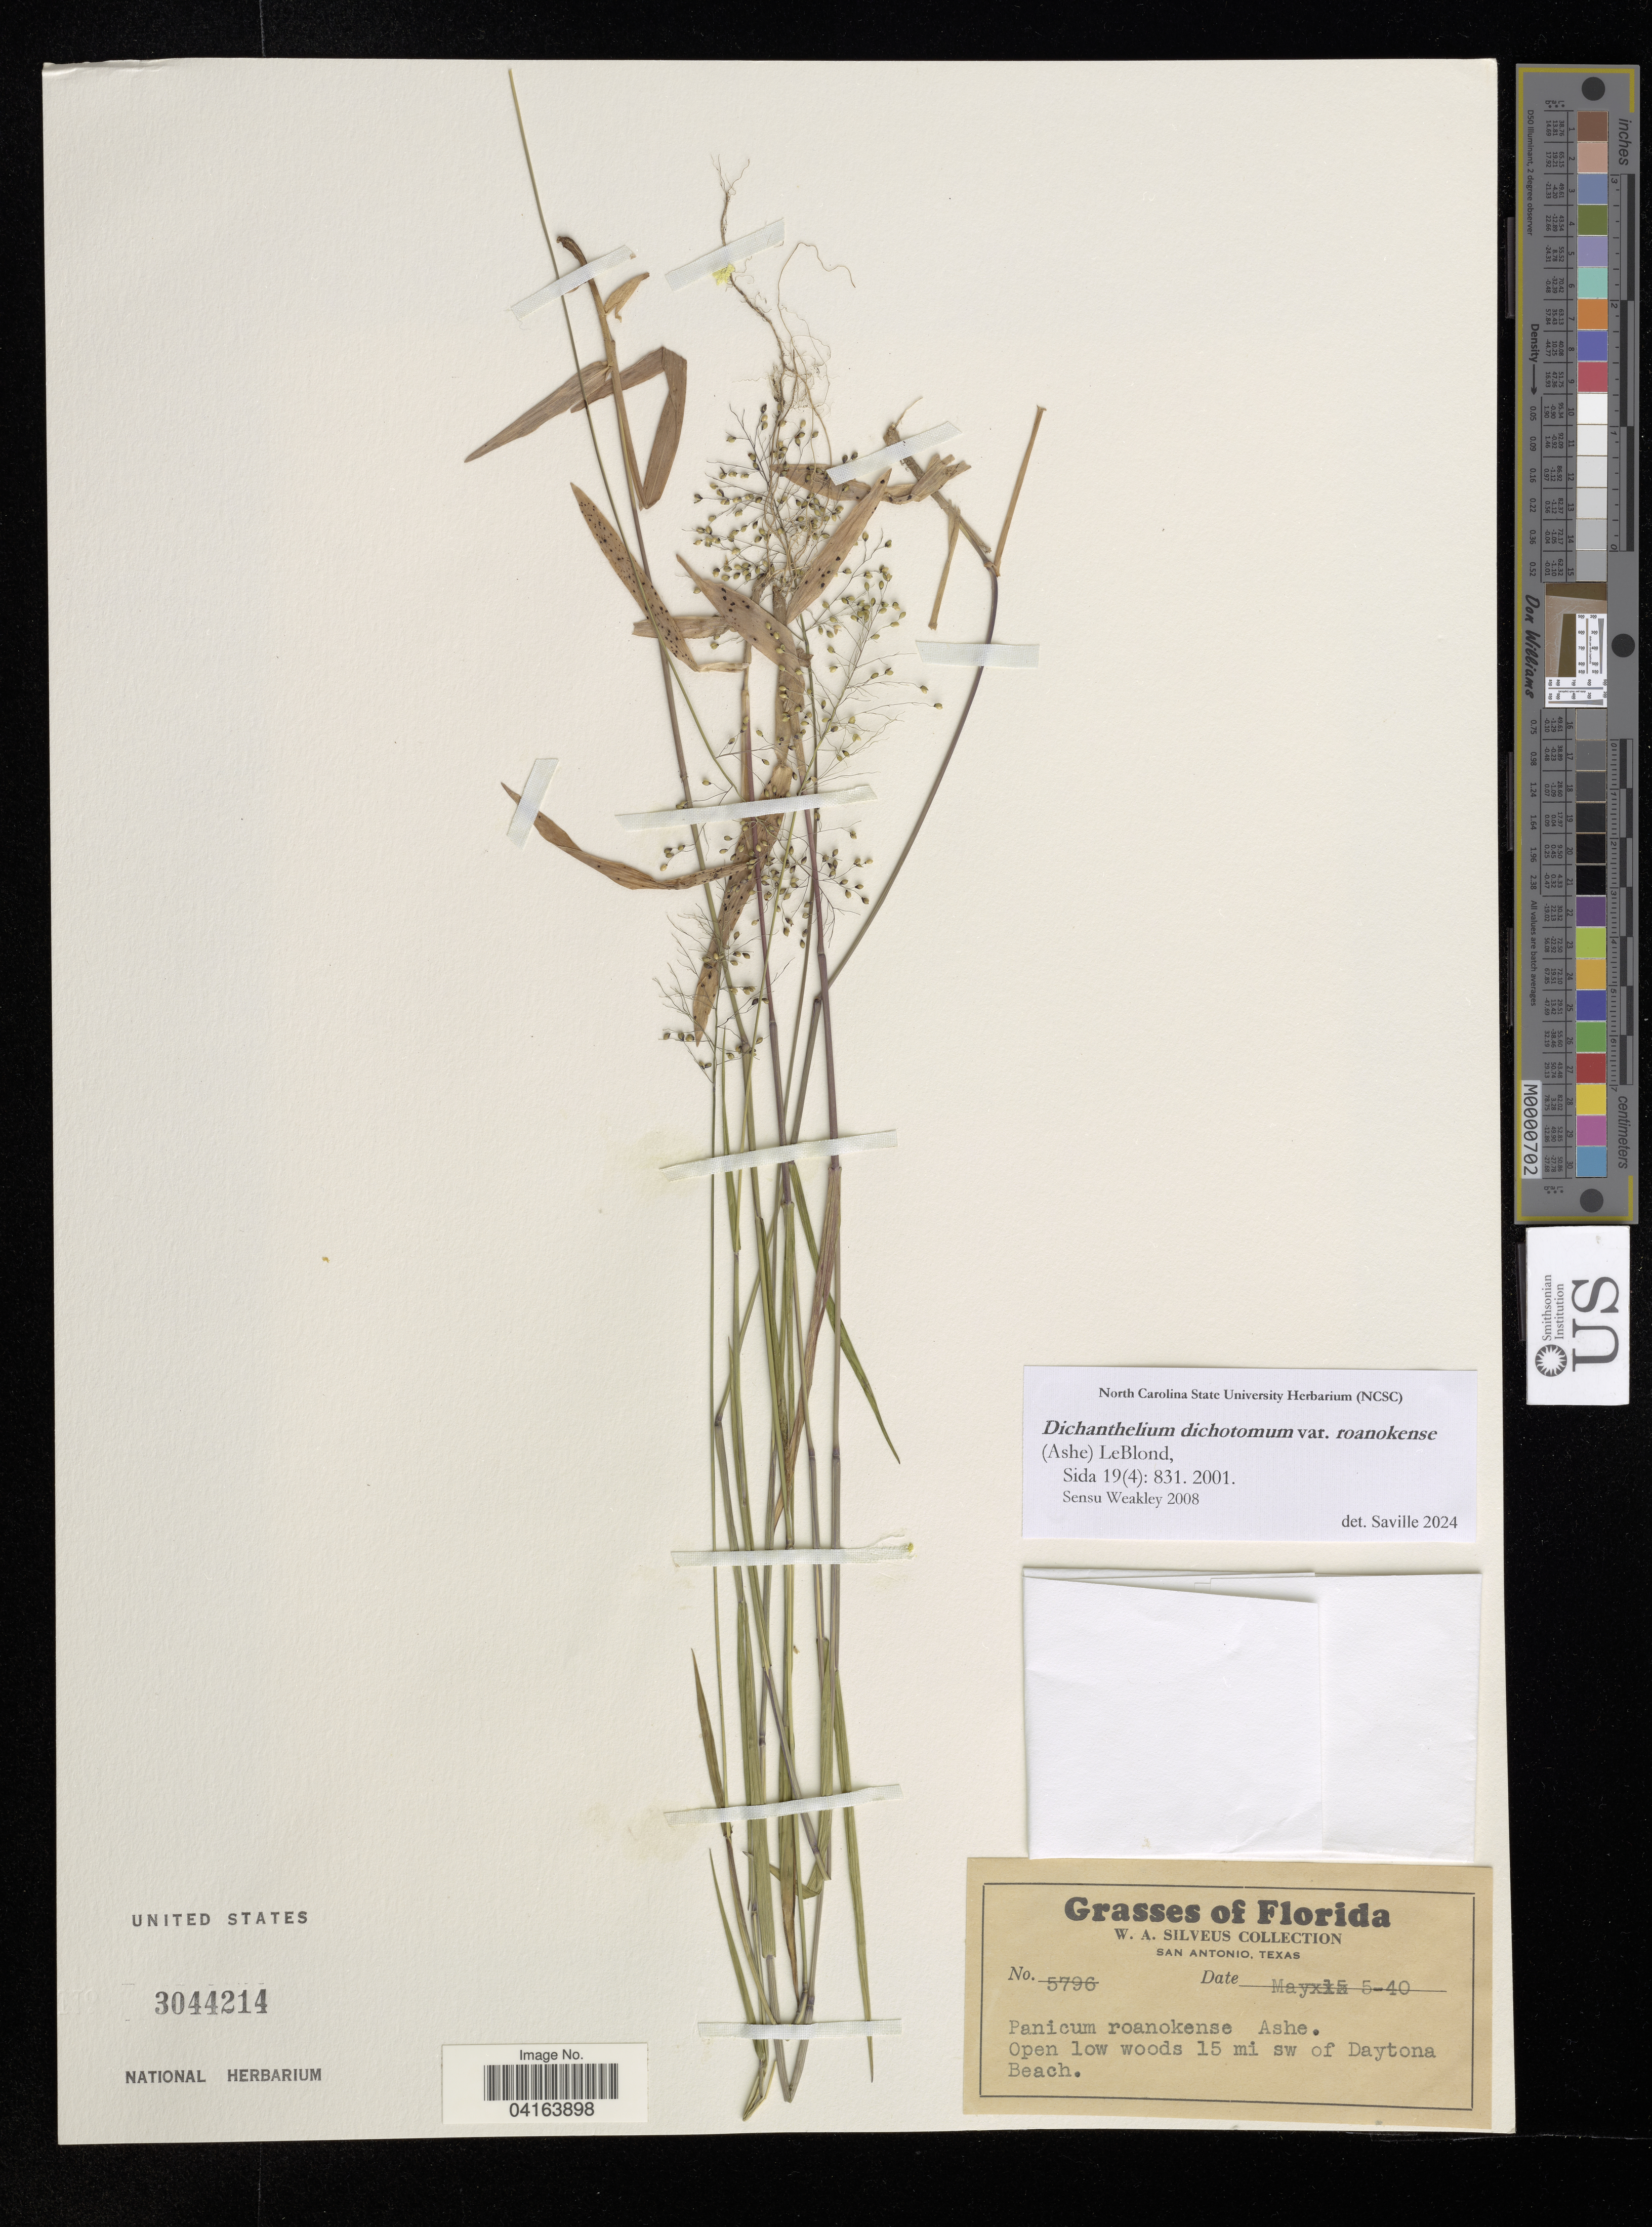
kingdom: Plantae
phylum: Tracheophyta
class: Liliopsida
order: Poales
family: Poaceae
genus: Dichanthelium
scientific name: Dichanthelium dichotomum var. roanokense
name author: (Ashe) LeBlond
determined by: Saville, A. C., (NCSC), North Carolina State University (UNITED STATES)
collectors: W. Silveus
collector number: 5796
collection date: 1940-05-05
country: United States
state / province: Florida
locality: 15 mi sw of Daytona Beach.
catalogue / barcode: US 3044214